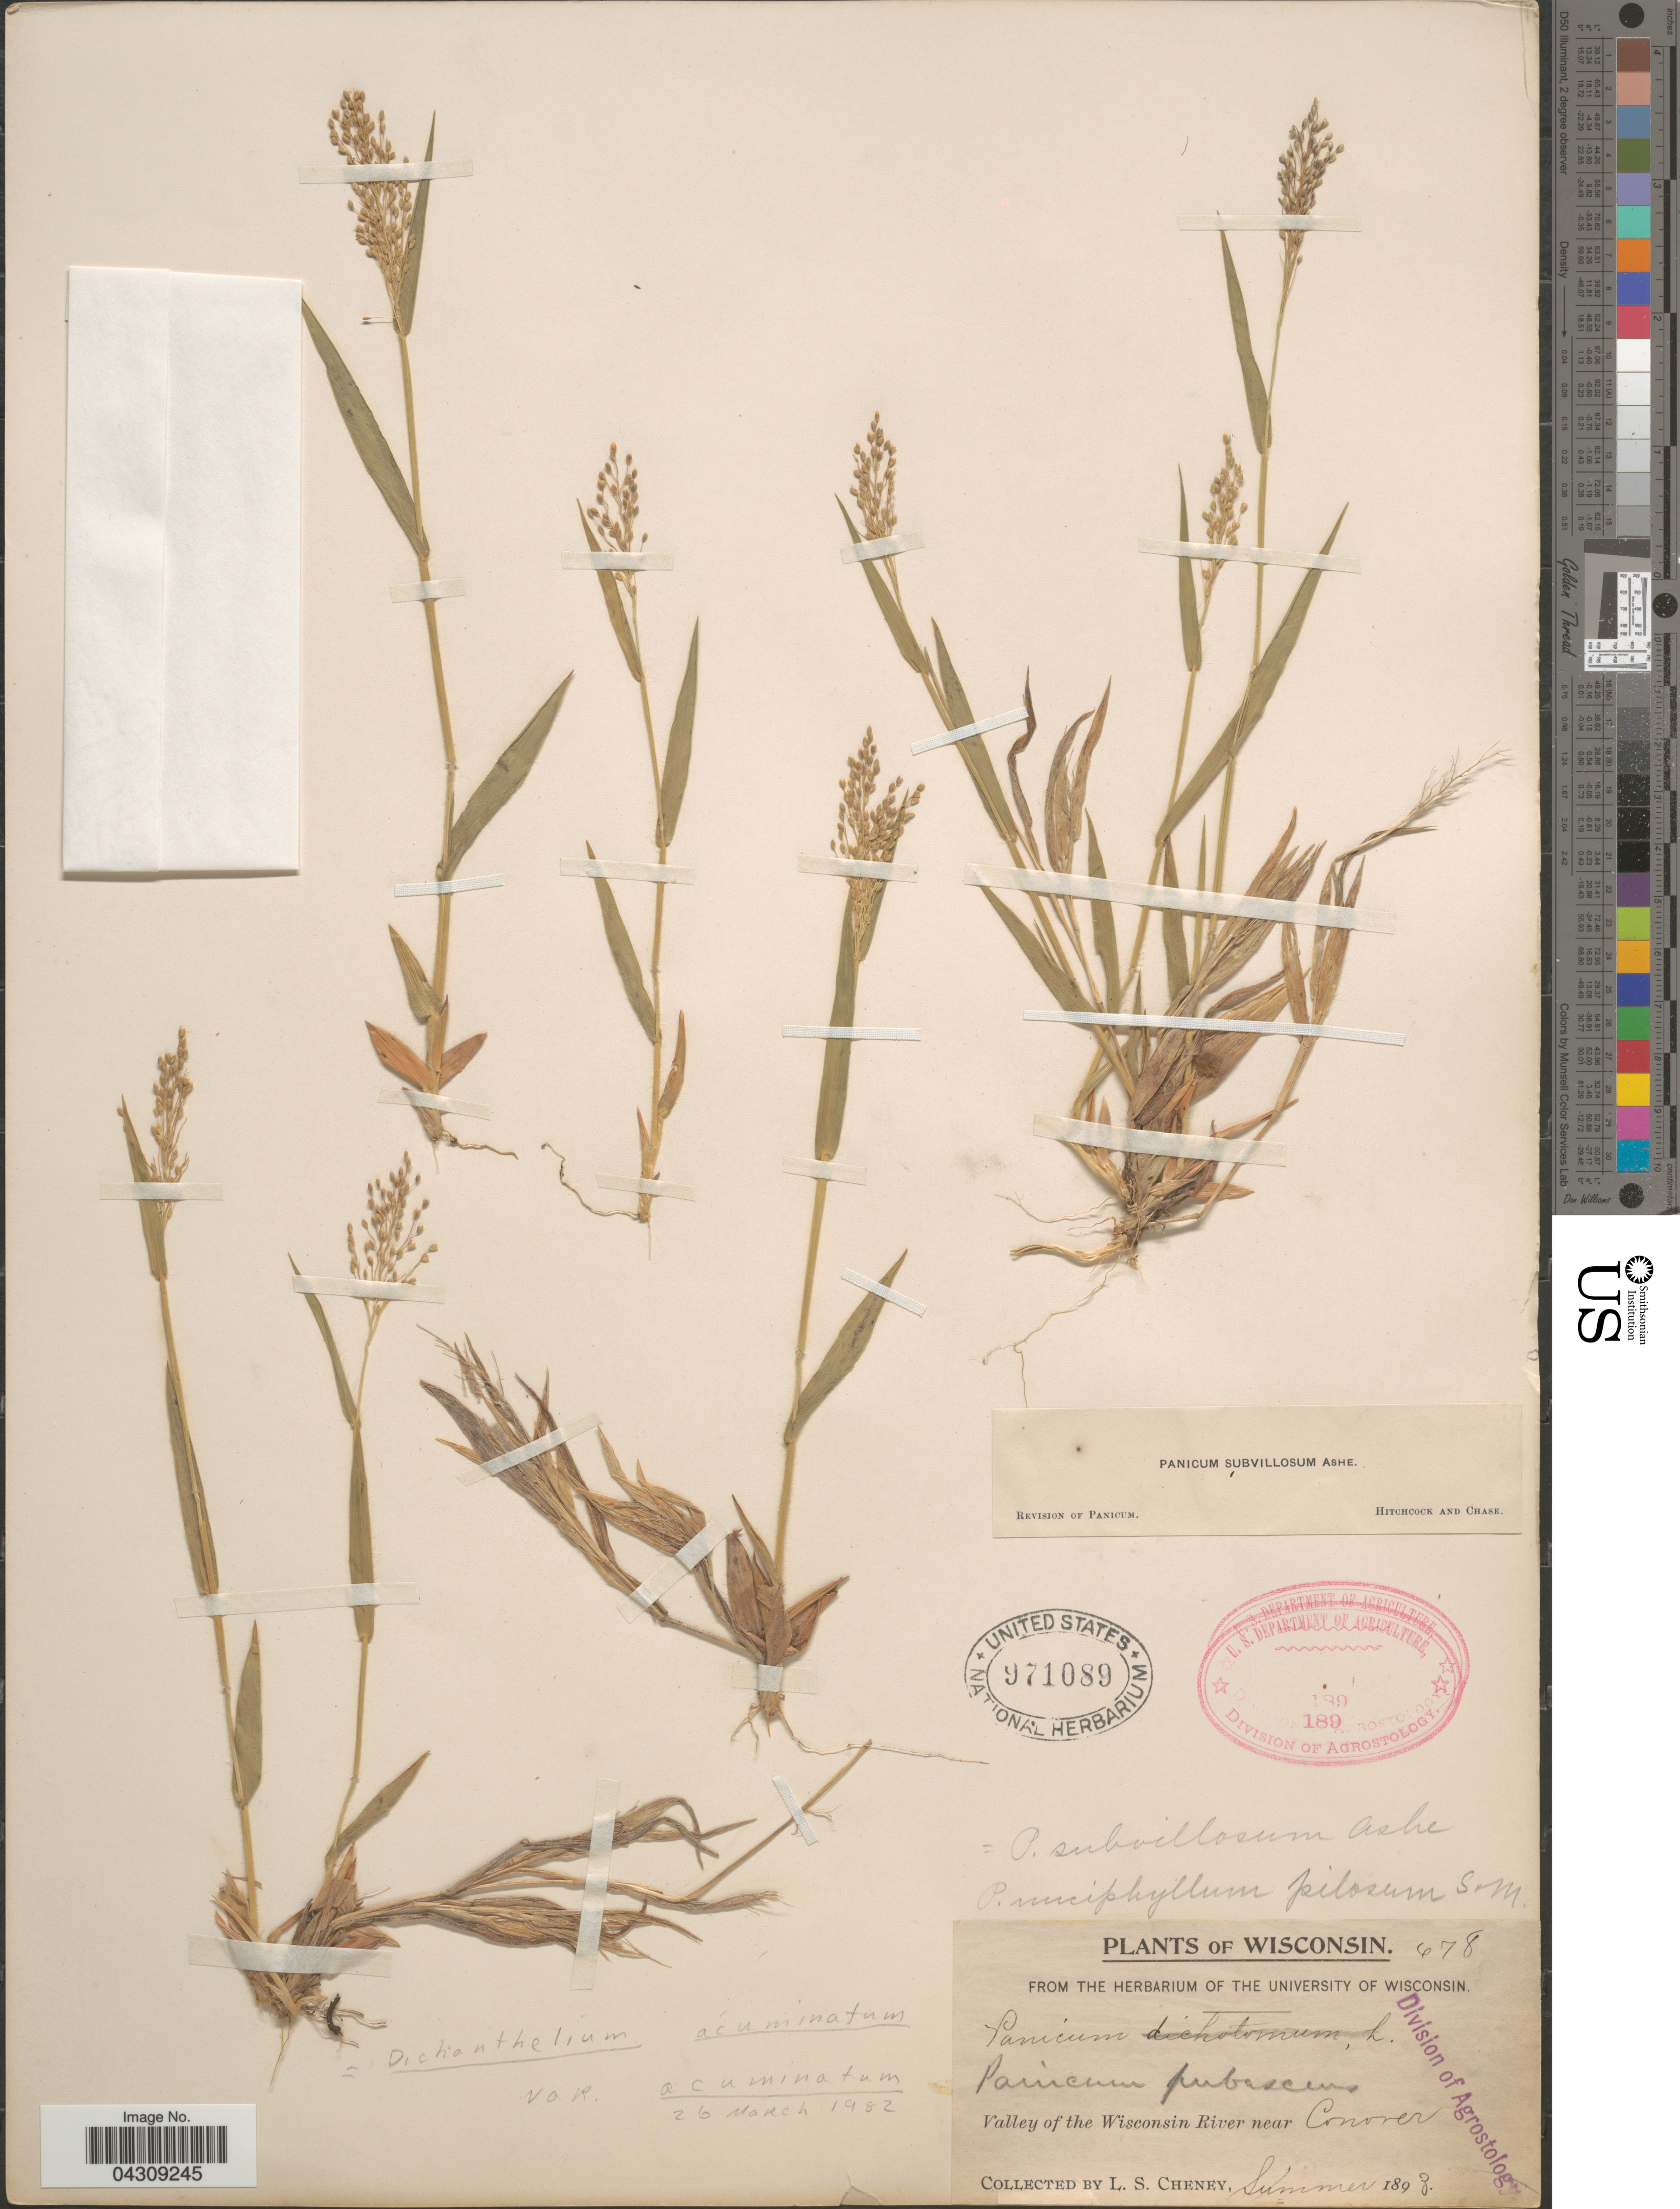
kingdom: Plantae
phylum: Tracheophyta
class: Liliopsida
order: Poales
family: Poaceae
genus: Dichanthelium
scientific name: Dichanthelium acuminatum var. acuminatum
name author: (Sw.) Gould & C.A. Clark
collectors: L. Cheney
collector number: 678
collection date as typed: Summer 1893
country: United States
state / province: Wisconsin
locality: Valley of the Wisconsin River near Conover.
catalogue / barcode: US 971089